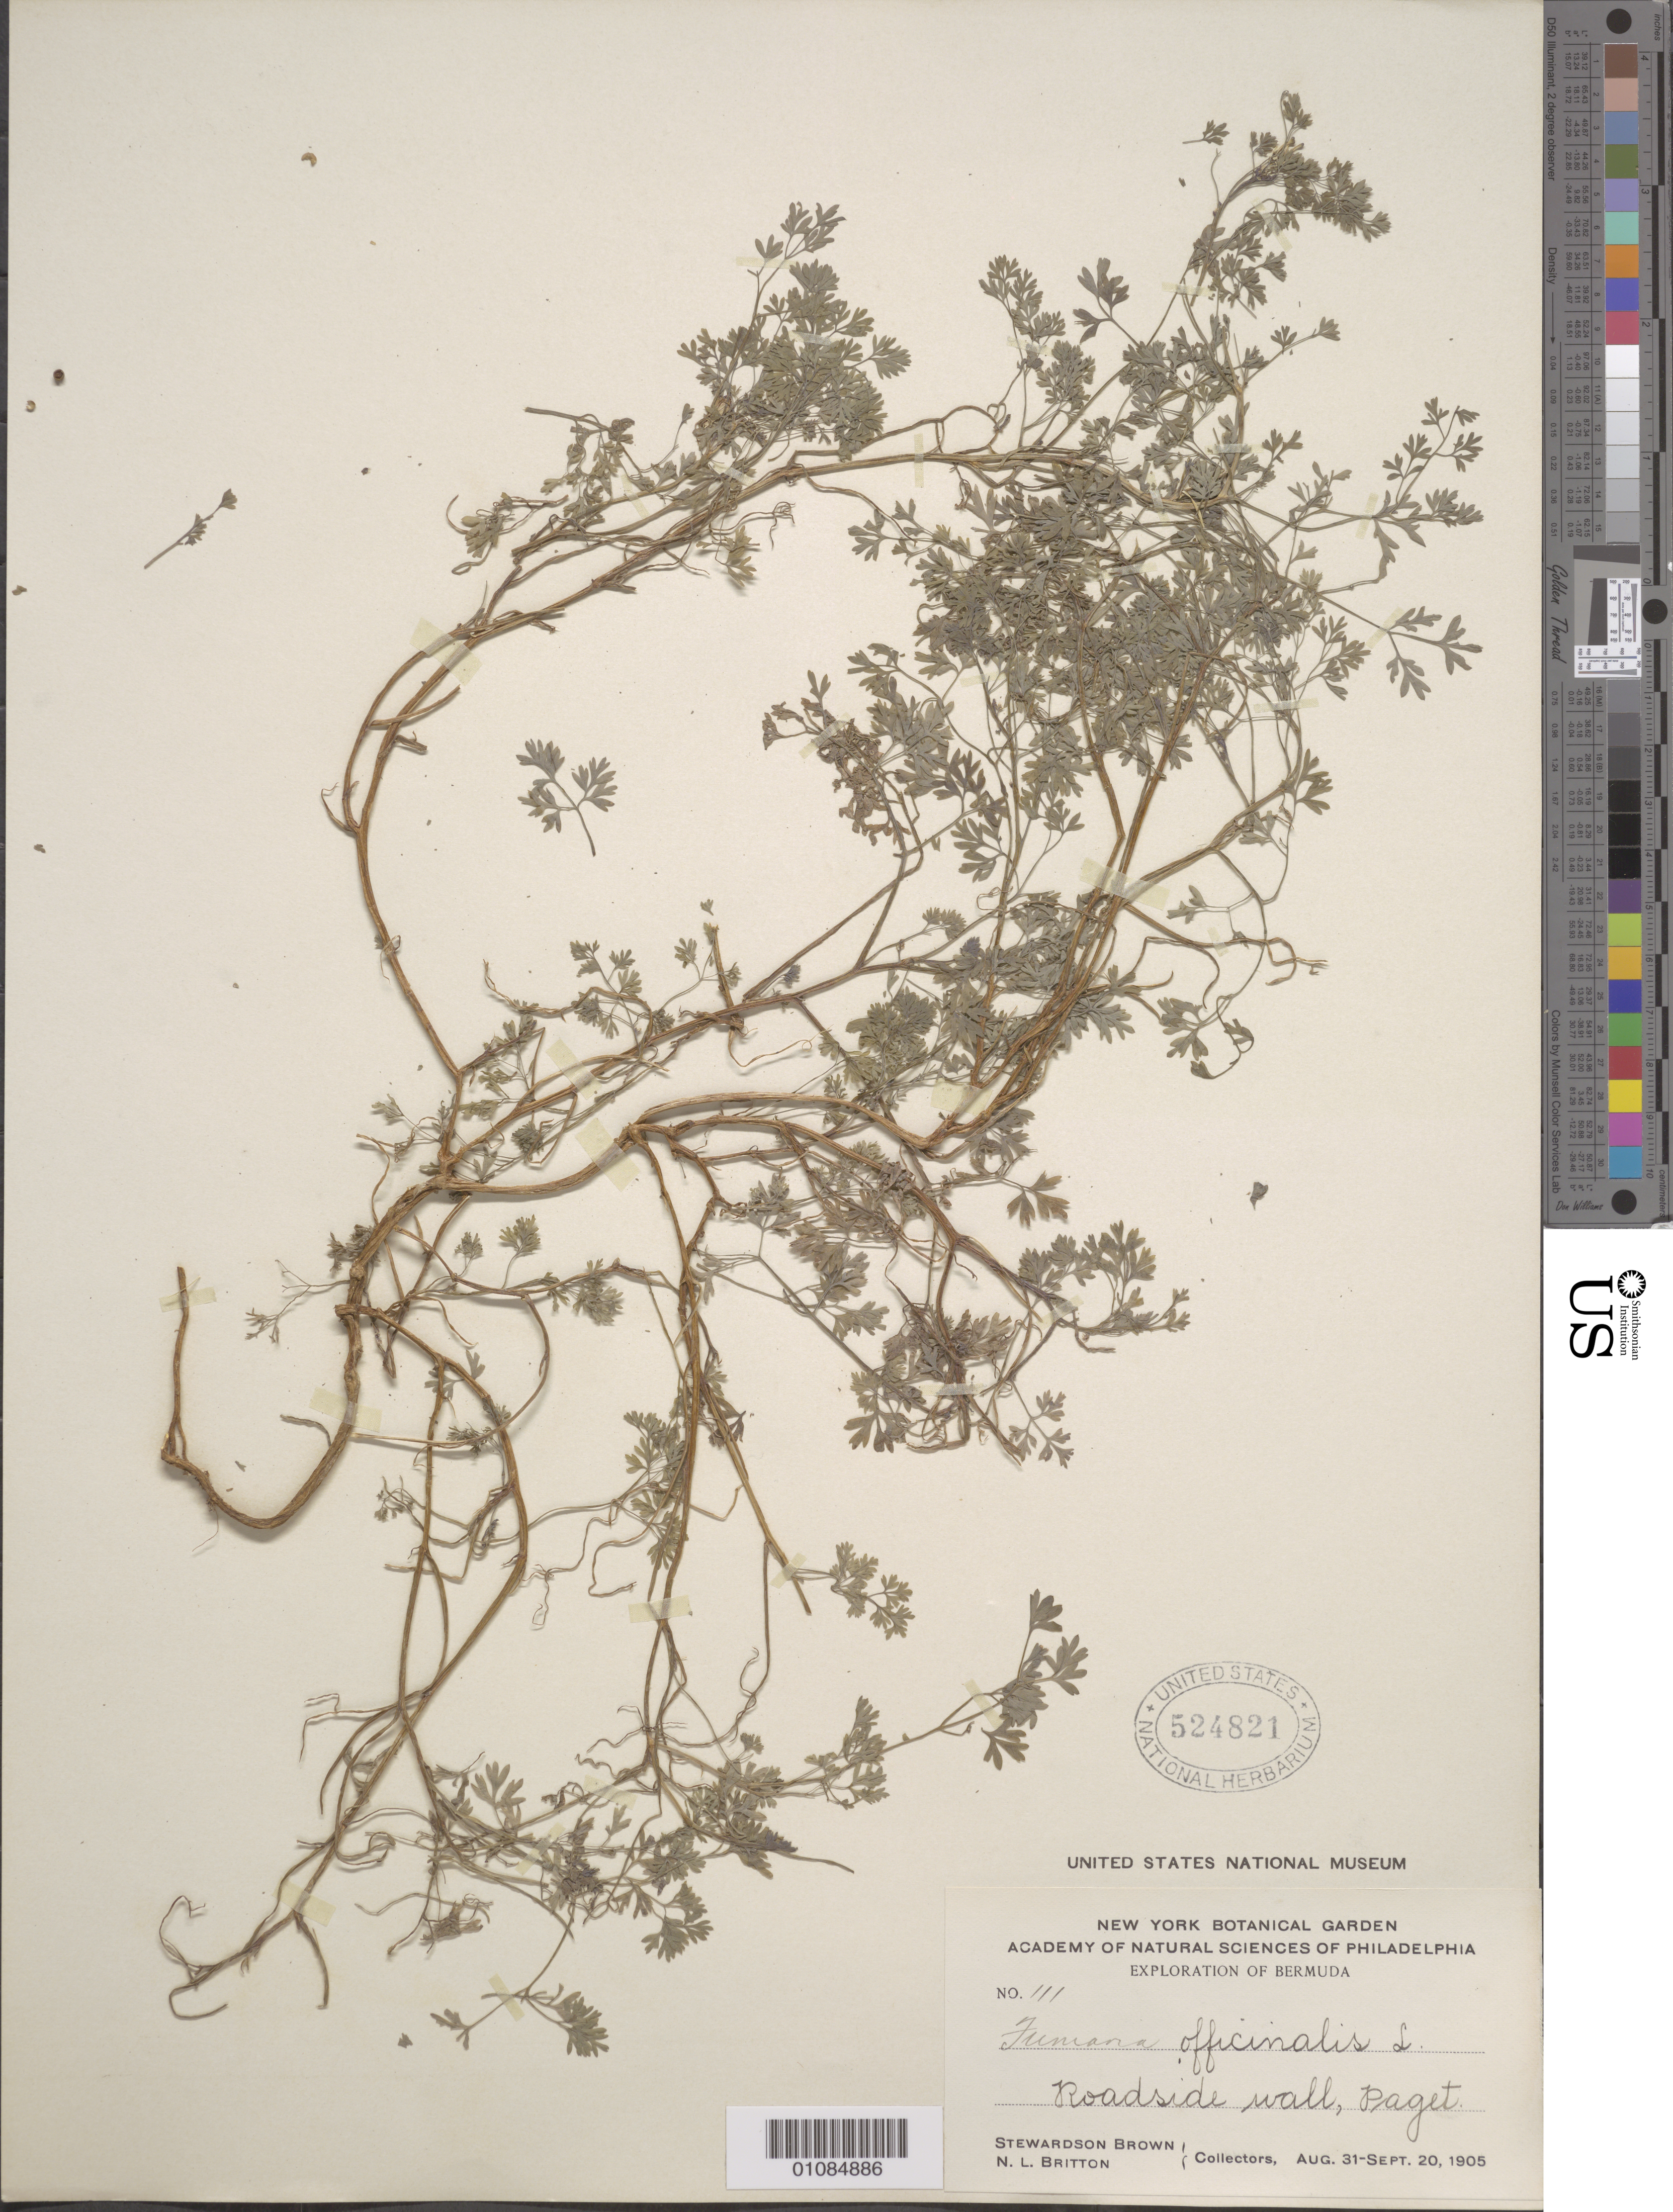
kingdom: Plantae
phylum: Tracheophyta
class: Magnoliopsida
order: Ranunculales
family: Papaveraceae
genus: Fumaria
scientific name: Fumaria officinalis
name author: L.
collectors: S. Brown & N. Britton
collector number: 111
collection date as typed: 31 Aug 1905 to 20 Sep 1905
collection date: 1905-08-31/1905-09-20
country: Bermuda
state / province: Paget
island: Bermuda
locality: Roadside wall, Paget.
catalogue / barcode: US 524821